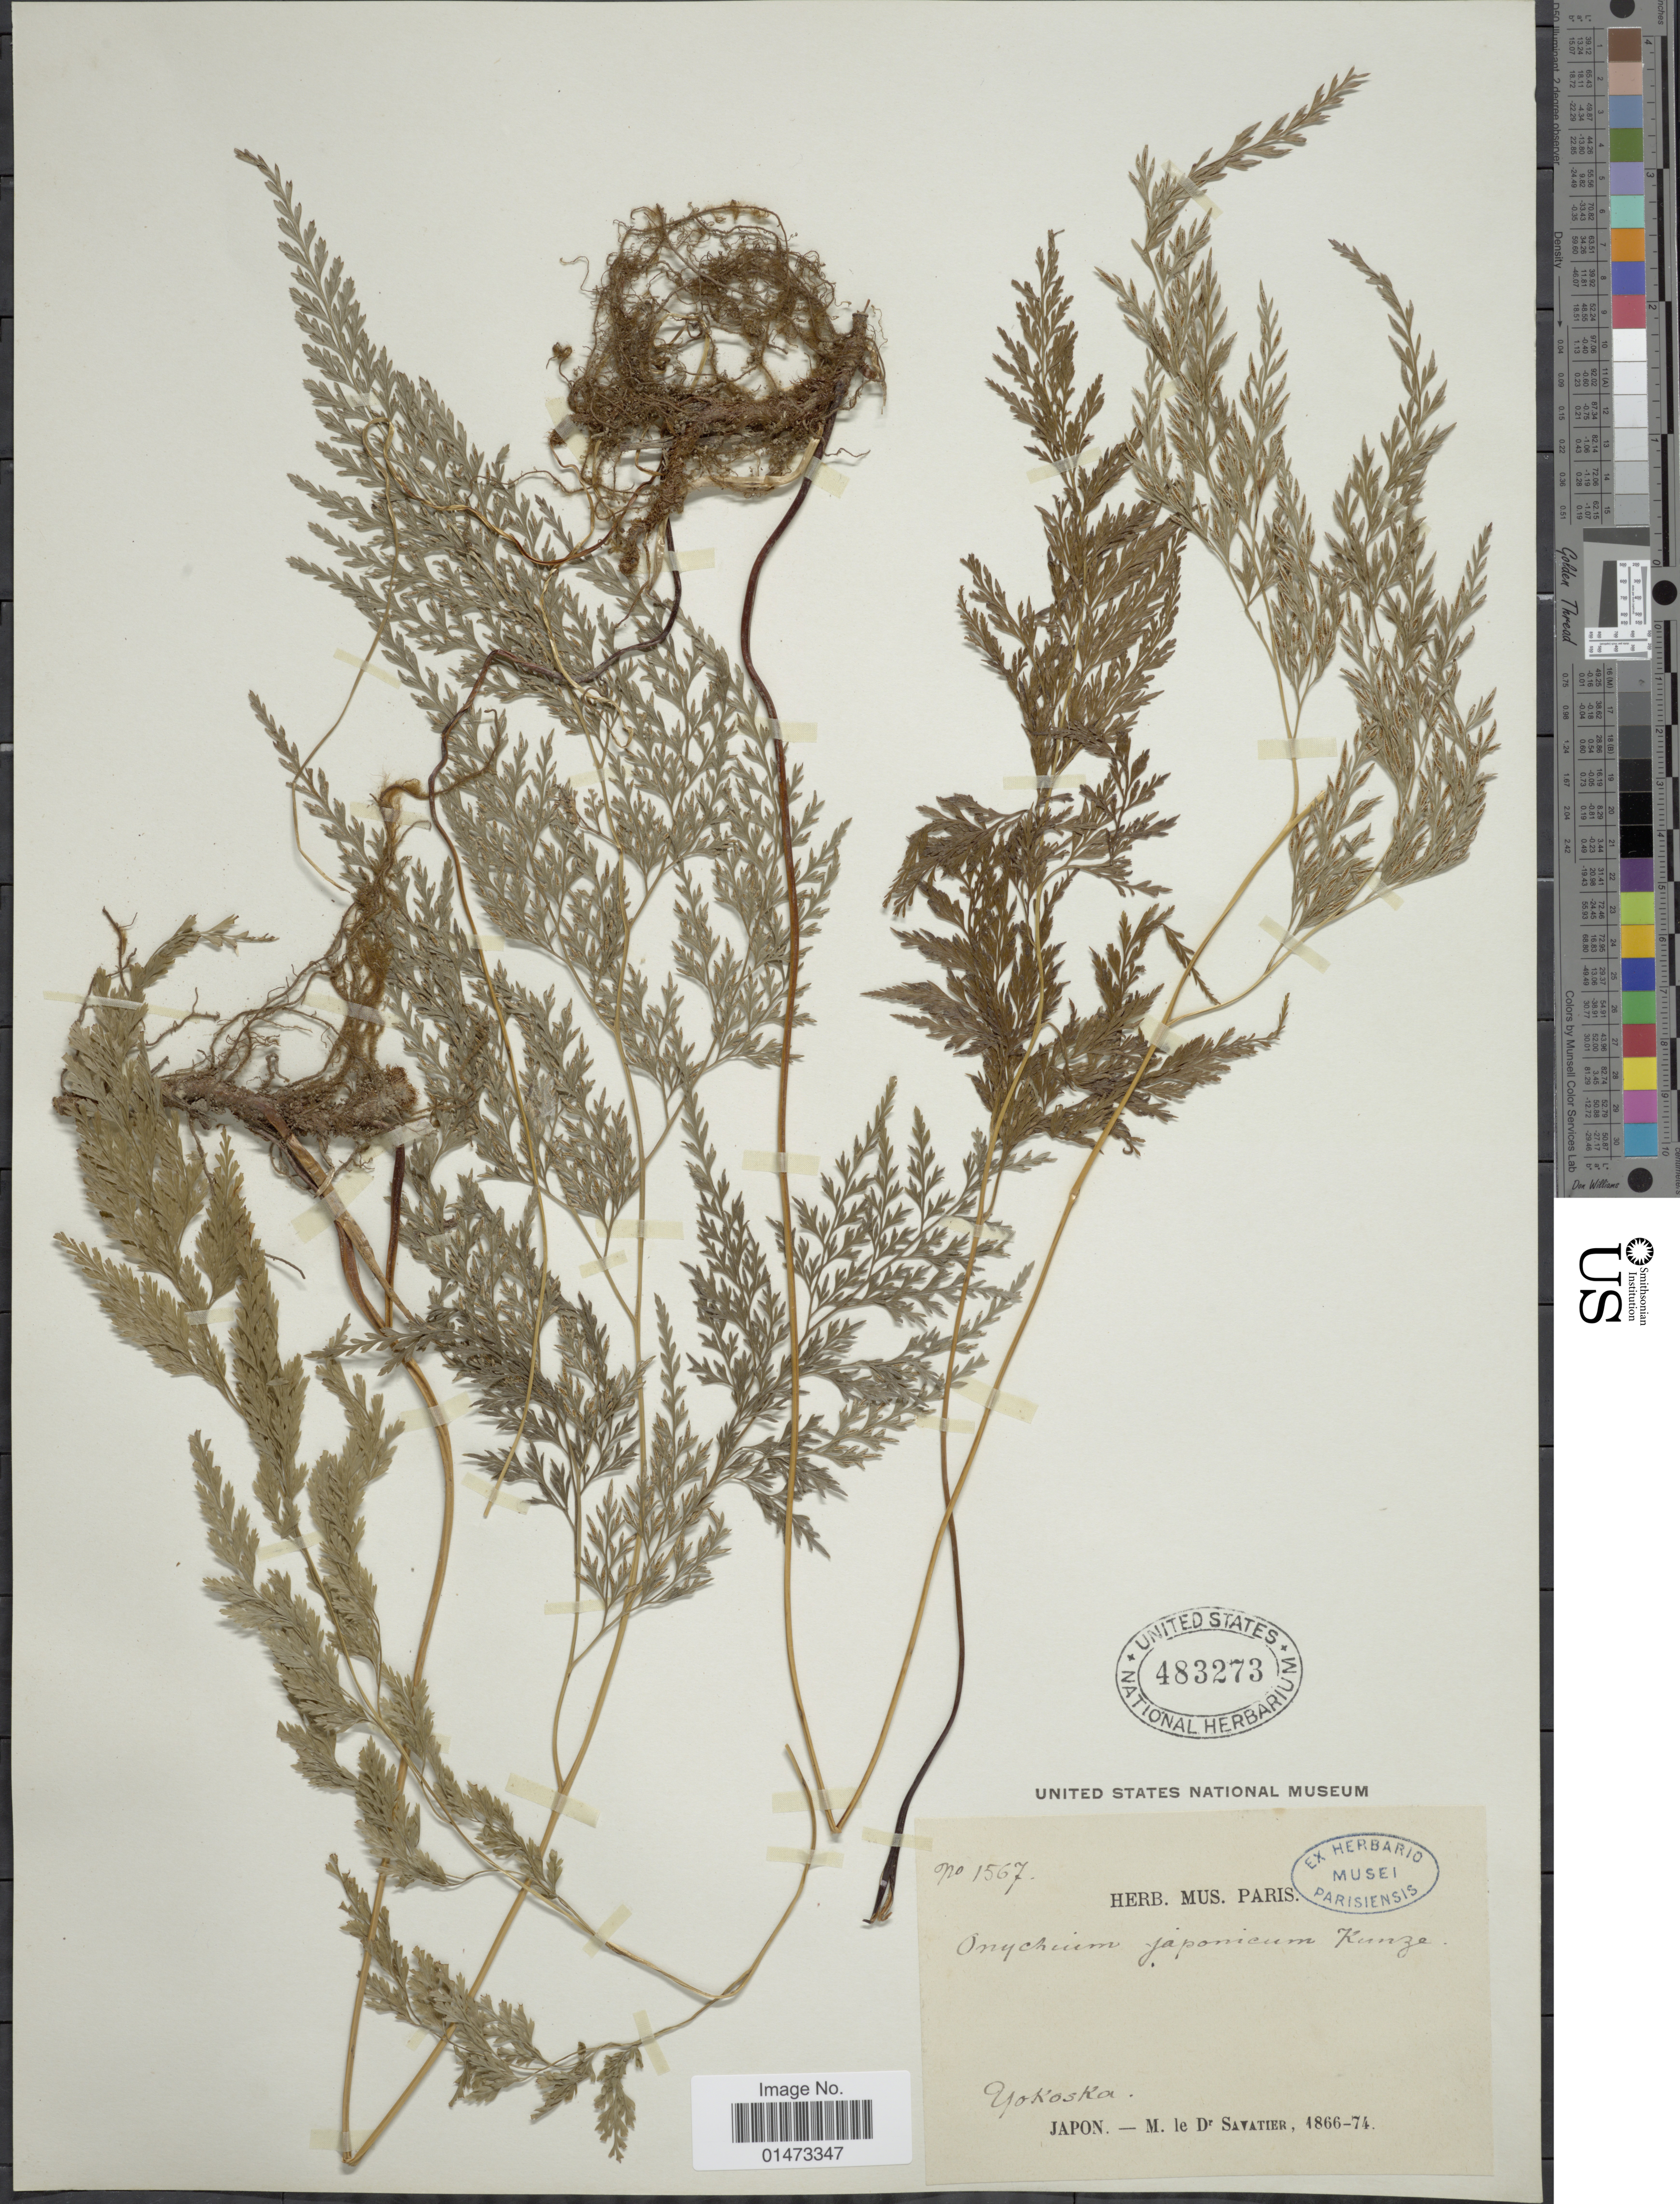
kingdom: Plantae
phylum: Tracheophyta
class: Polypodiopsida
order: Polypodiales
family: Pteridaceae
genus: Onychium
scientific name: Onychium japonicum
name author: (Thunb.) Kunze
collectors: M. Savatier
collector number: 1567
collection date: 1866/1874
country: Japan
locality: Yokoska.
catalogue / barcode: US 483273